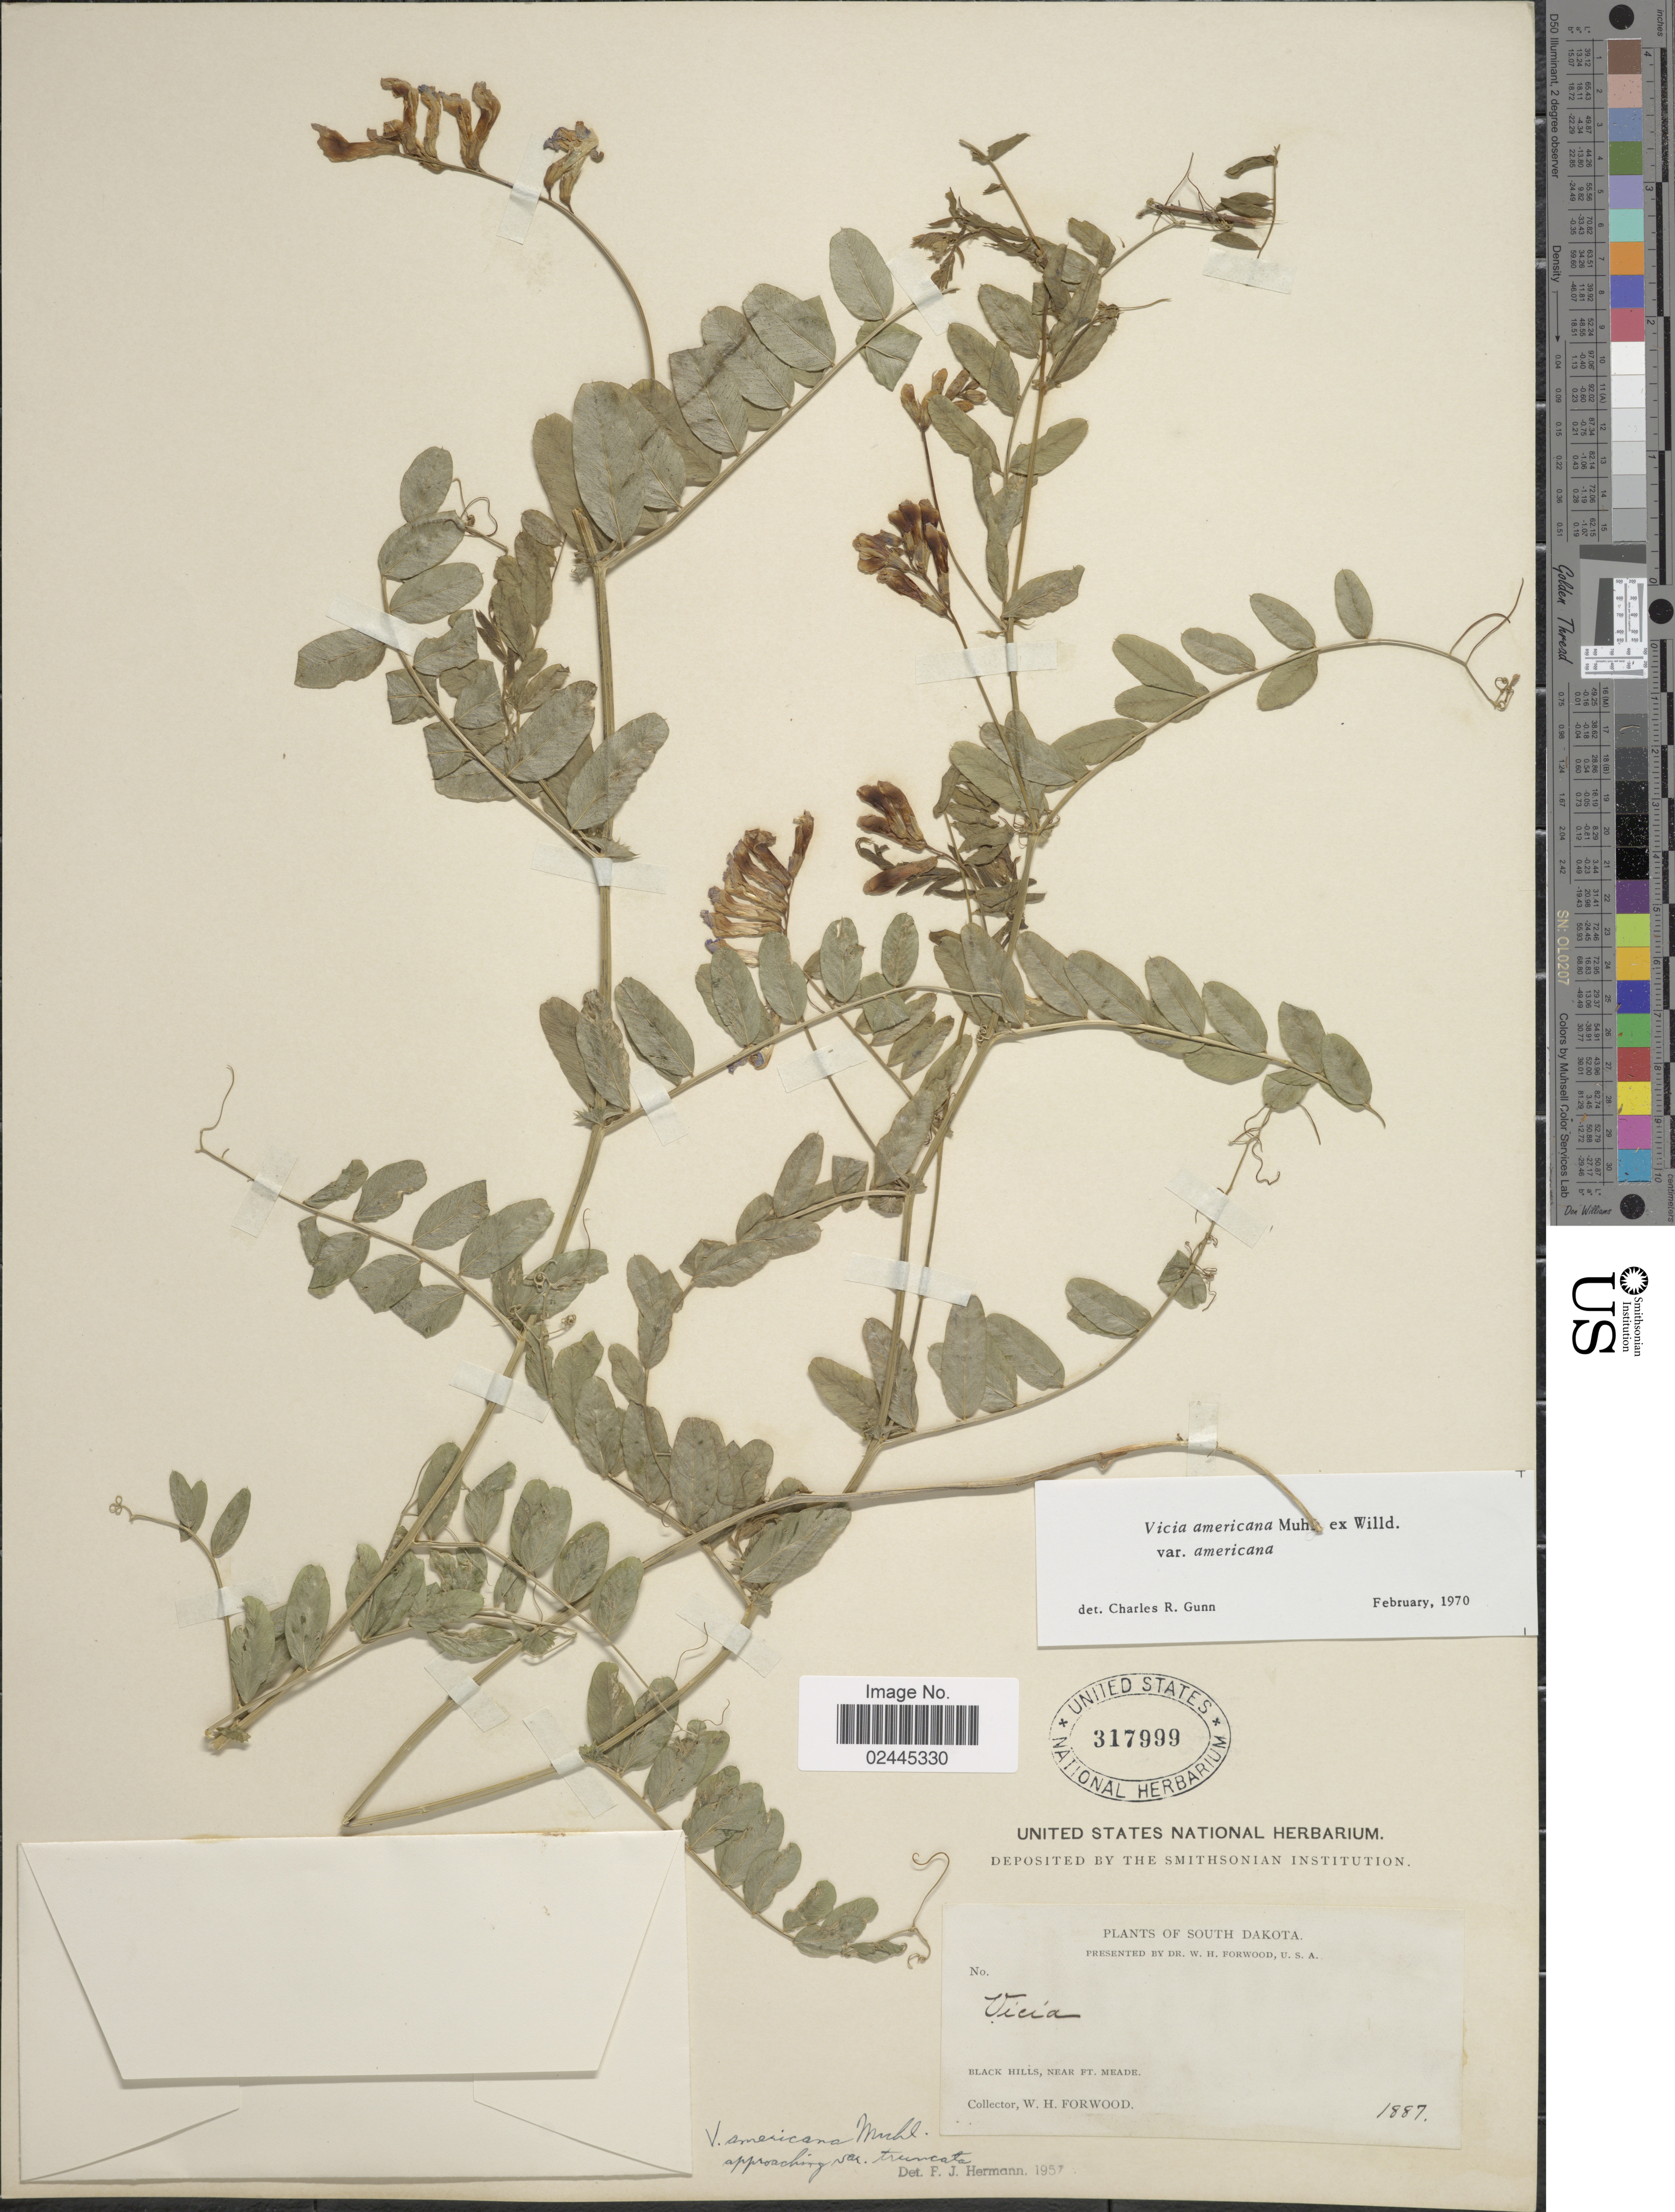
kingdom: Plantae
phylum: Tracheophyta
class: Magnoliopsida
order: Fabales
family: Fabaceae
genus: Vicia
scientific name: Vicia americana var. americana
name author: Muhl. ex Willd.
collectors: W. Forwood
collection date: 1887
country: United States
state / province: South Dakota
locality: Black Hills, near Ft. Meade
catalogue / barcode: US 317999